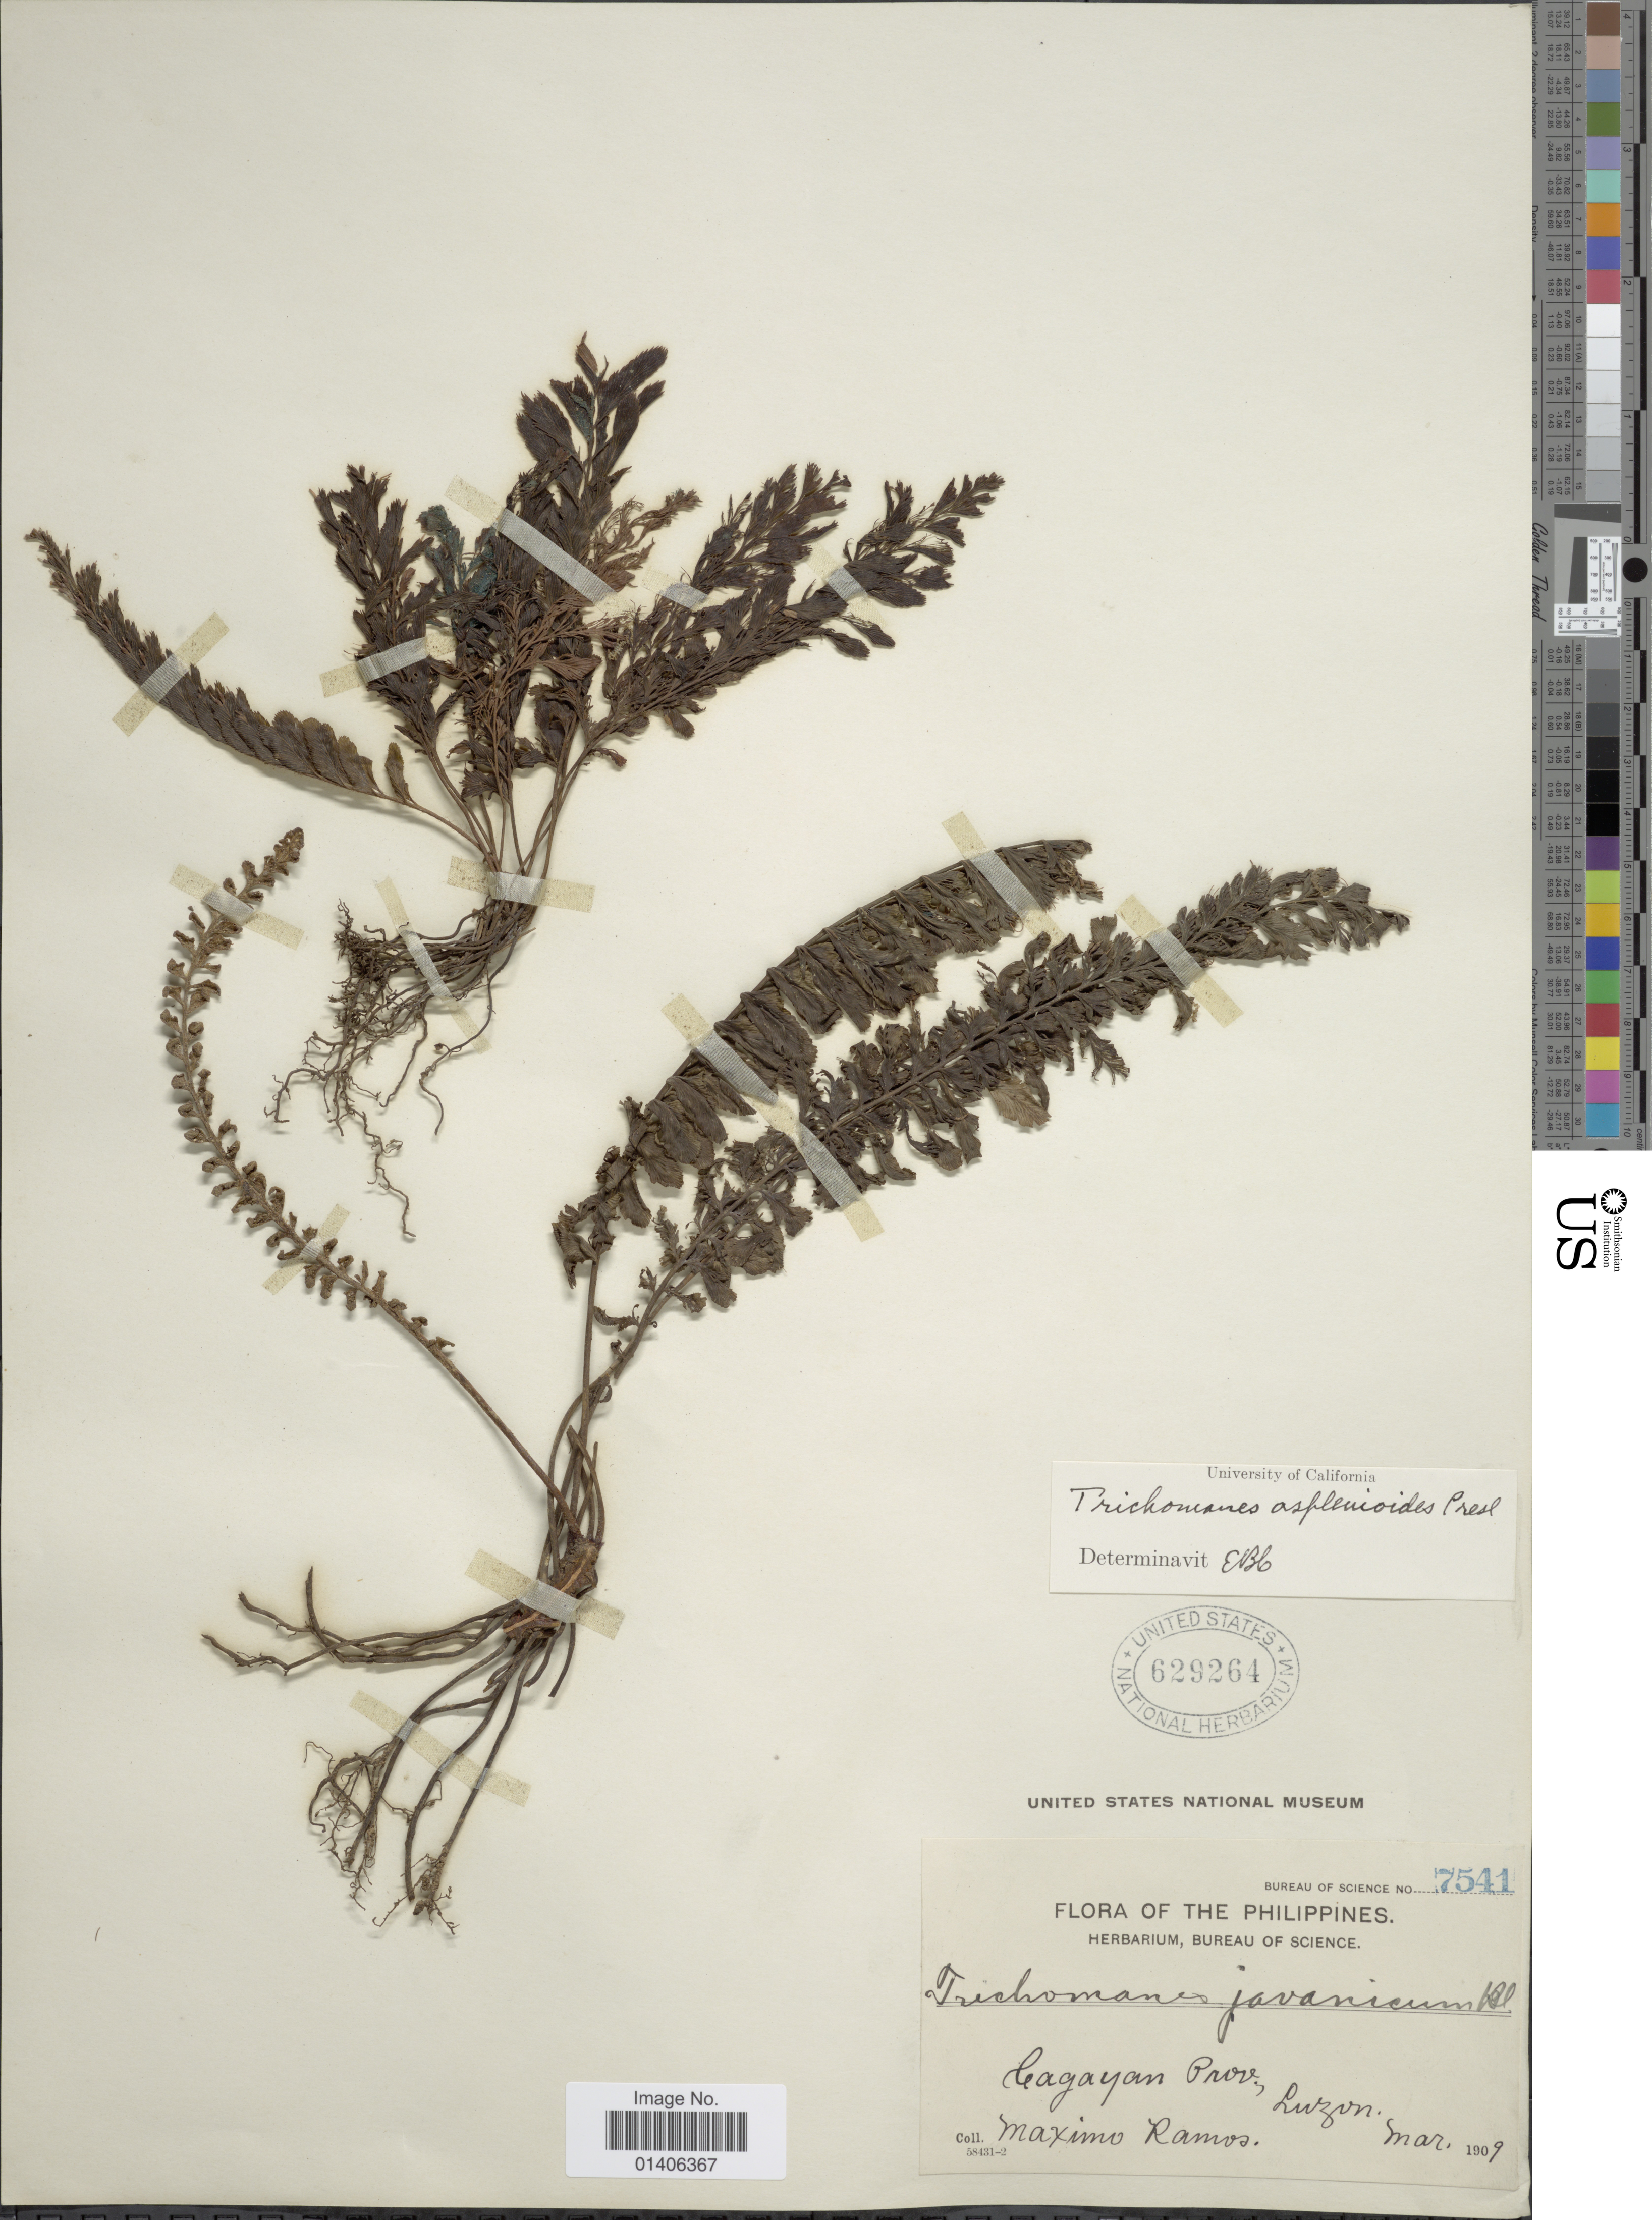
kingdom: Plantae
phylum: Tracheophyta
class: Polypodiopsida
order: Hymenophyllales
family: Hymenophyllaceae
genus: Cephalomanes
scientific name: Cephalomanes javanicum var. asplenoides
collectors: M. Ramos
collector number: Bureau of Science 7541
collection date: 1909-03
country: Philippines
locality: Cagayan Prov, Luzon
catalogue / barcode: US 629264